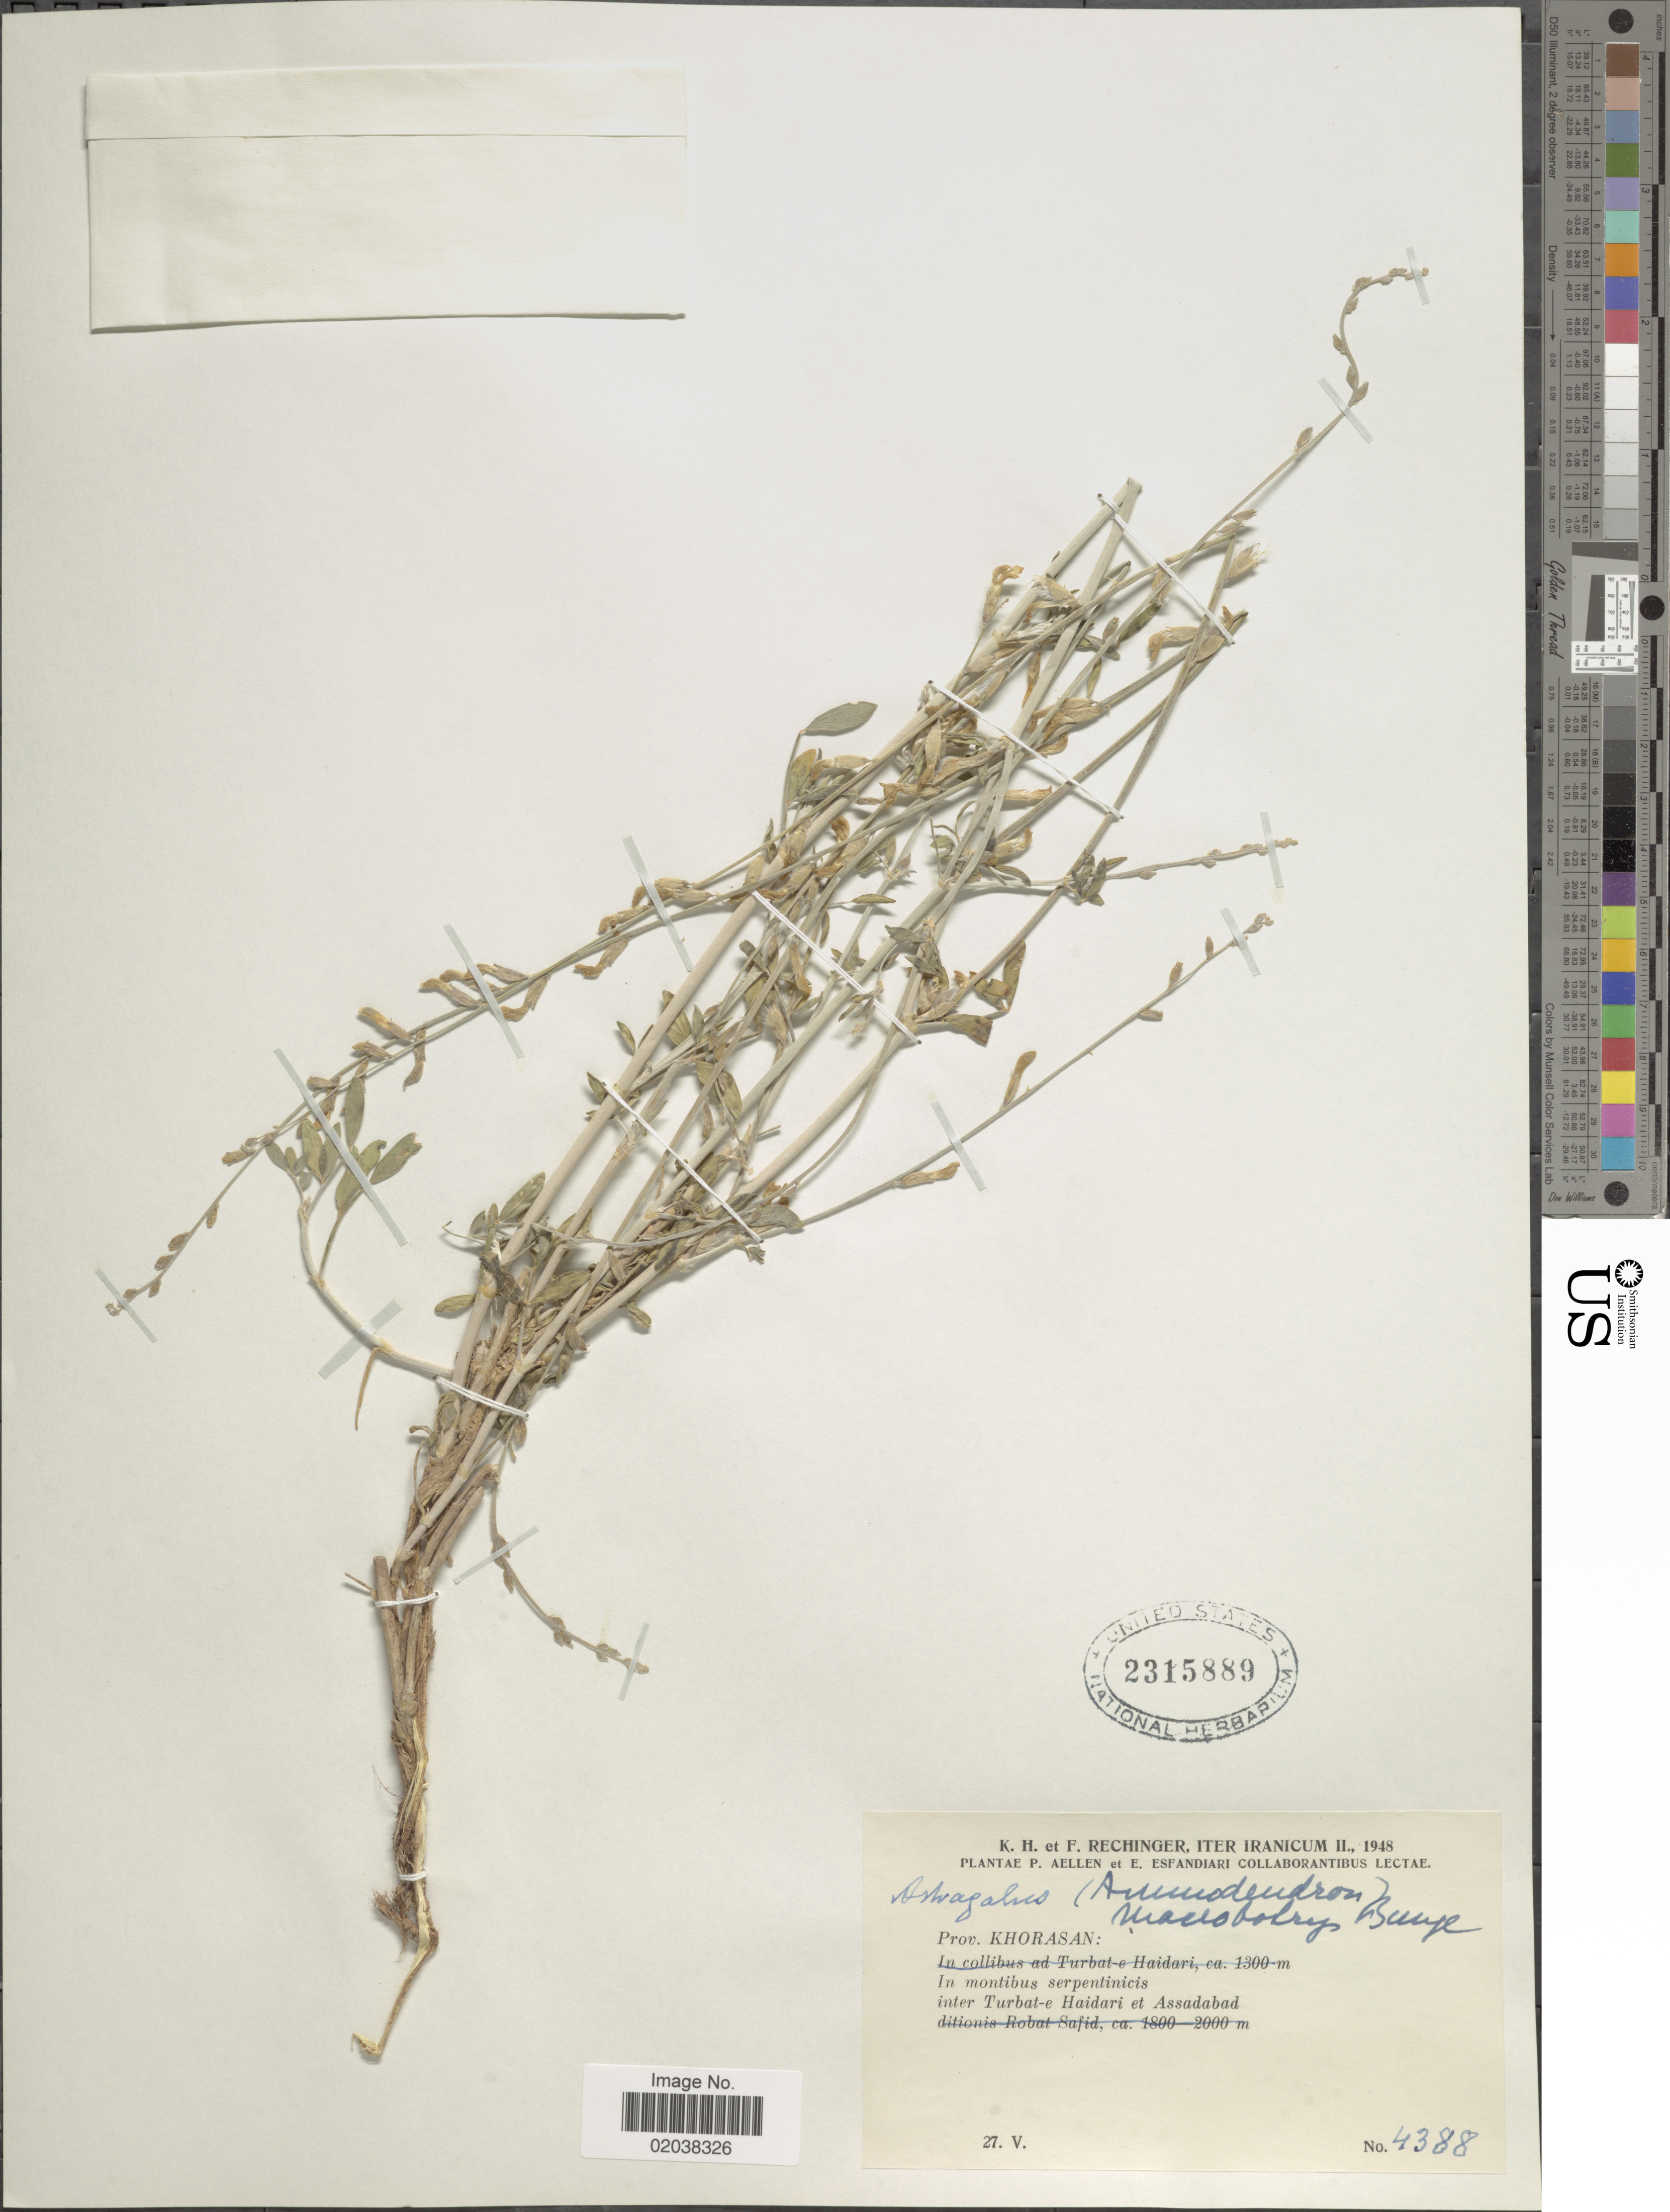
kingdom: Plantae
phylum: Tracheophyta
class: Magnoliopsida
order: Fabales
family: Fabaceae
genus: Astragalus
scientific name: Astragalus macrobotrys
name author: Bunge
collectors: K. H. Rechinger & F. Rechinger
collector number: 4388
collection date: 1948-05-27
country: Iran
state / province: Khorasan [obsolete]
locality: Iranicum. Prov. Khorasan: In montibus serpentinicus inter Turbat-e Haidari et Assadabad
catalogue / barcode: US 2315889